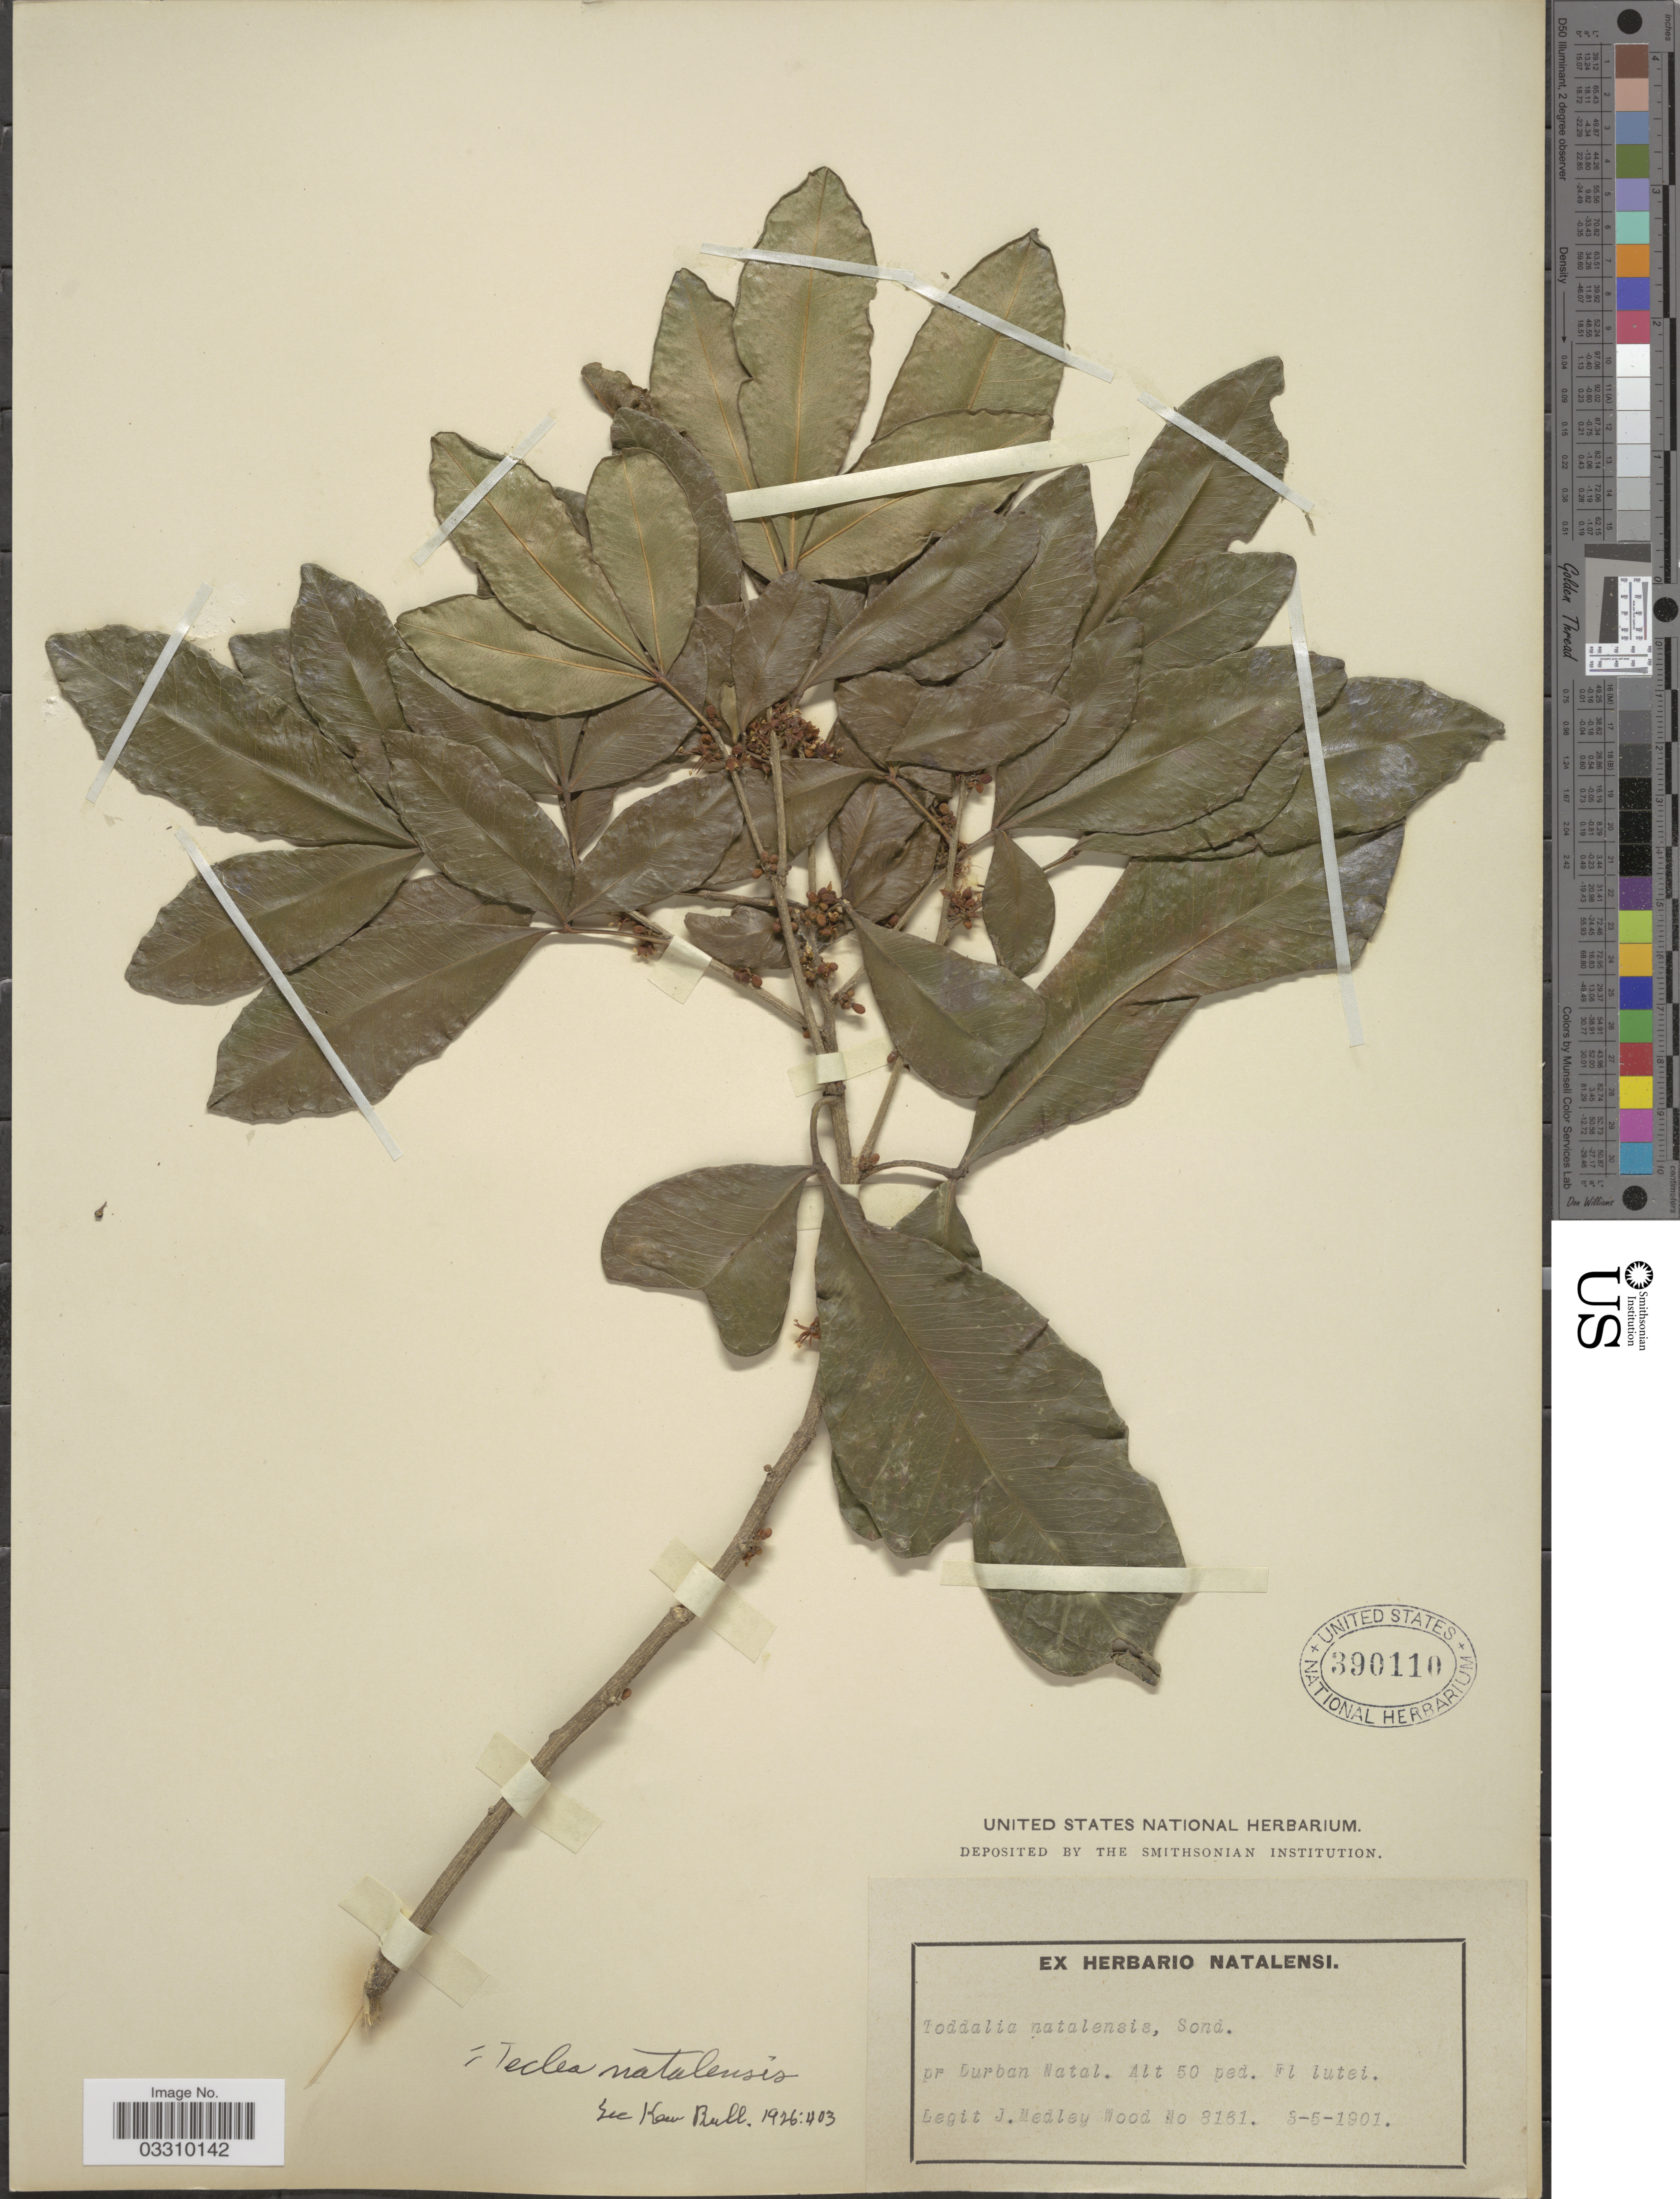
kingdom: Plantae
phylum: Tracheophyta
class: Magnoliopsida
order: Sapindales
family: Rutaceae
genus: Vepris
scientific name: Vepris natalensis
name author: (Sond.) Mziray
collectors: J. Medley Wood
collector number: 8161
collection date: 1901-05-03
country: South Africa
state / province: KwaZulu-Natal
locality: Pr Durban Natal.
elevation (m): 15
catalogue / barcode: US 390110